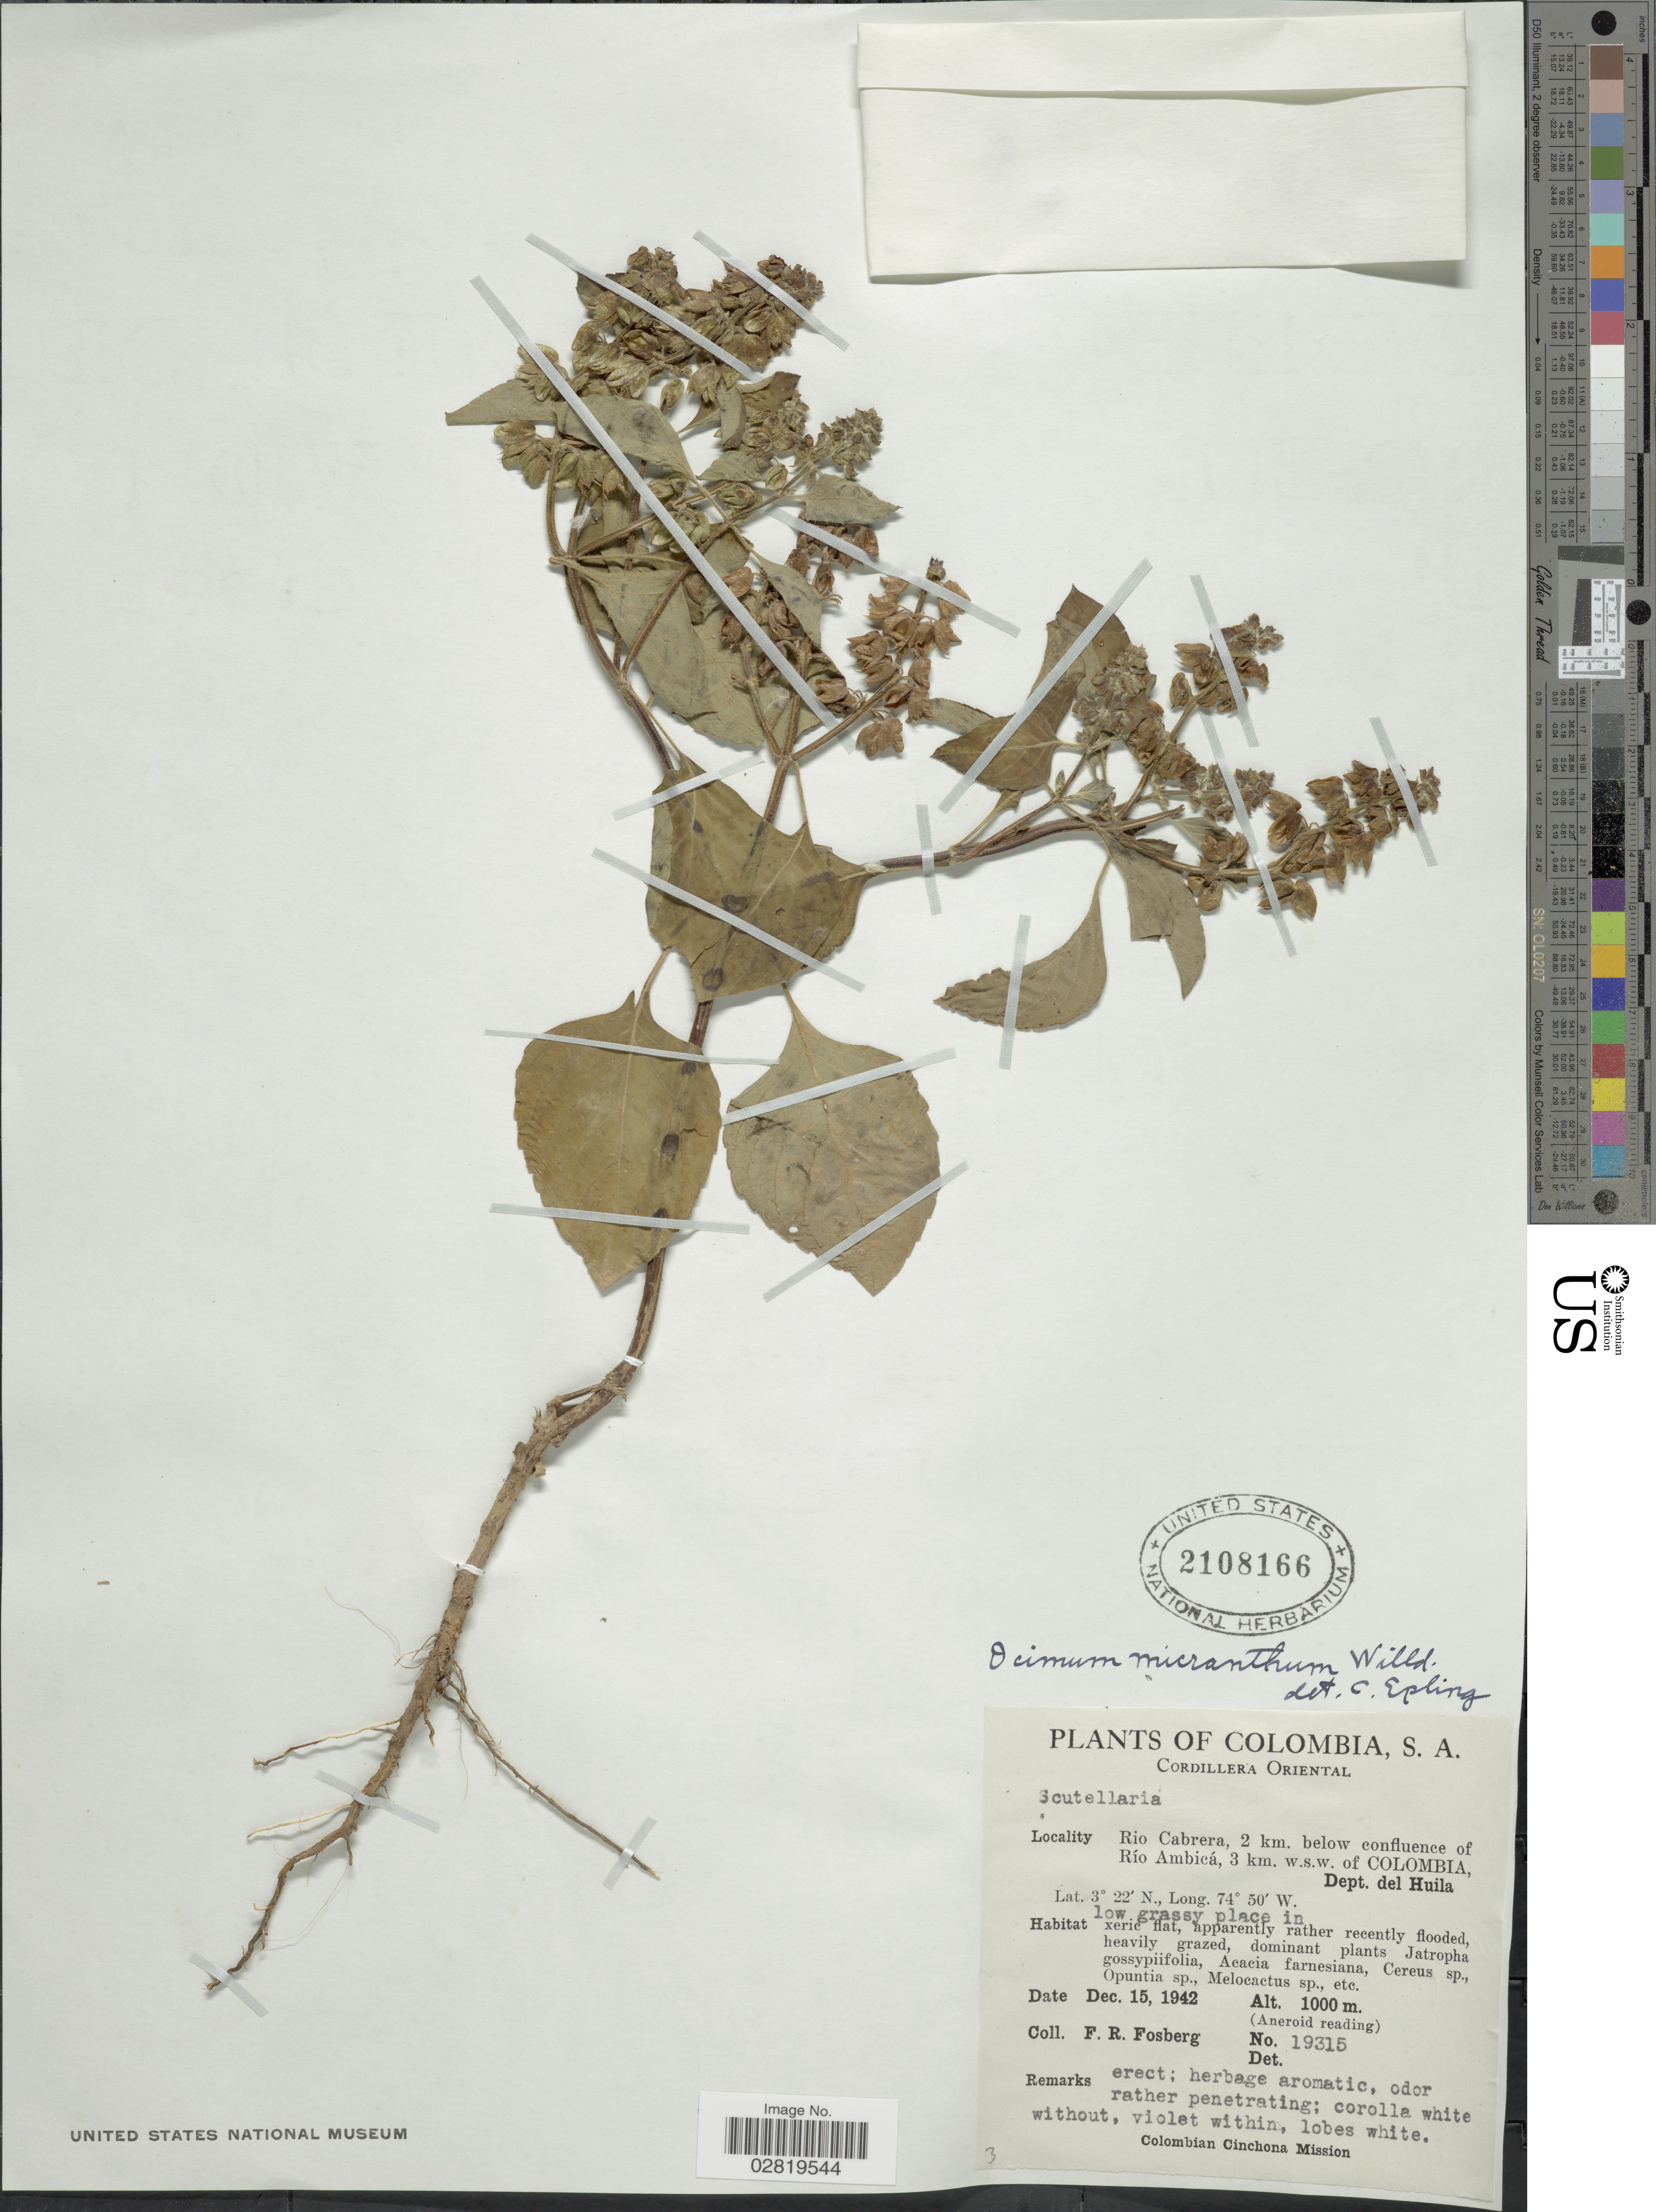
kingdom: Plantae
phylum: Tracheophyta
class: Magnoliopsida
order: Lamiales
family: Lamiaceae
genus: Ocimum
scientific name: Ocimum micranthum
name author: Willd.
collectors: F. R. Fosberg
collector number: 19315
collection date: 1942-12-15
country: Colombia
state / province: Huila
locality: Cordillera Oriental, Rio Cabrera 2 km. below confluence of Río Ambicá, 3 km. w.s.w. of Colombia, Dept. del Huila.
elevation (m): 1000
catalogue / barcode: US 2108166